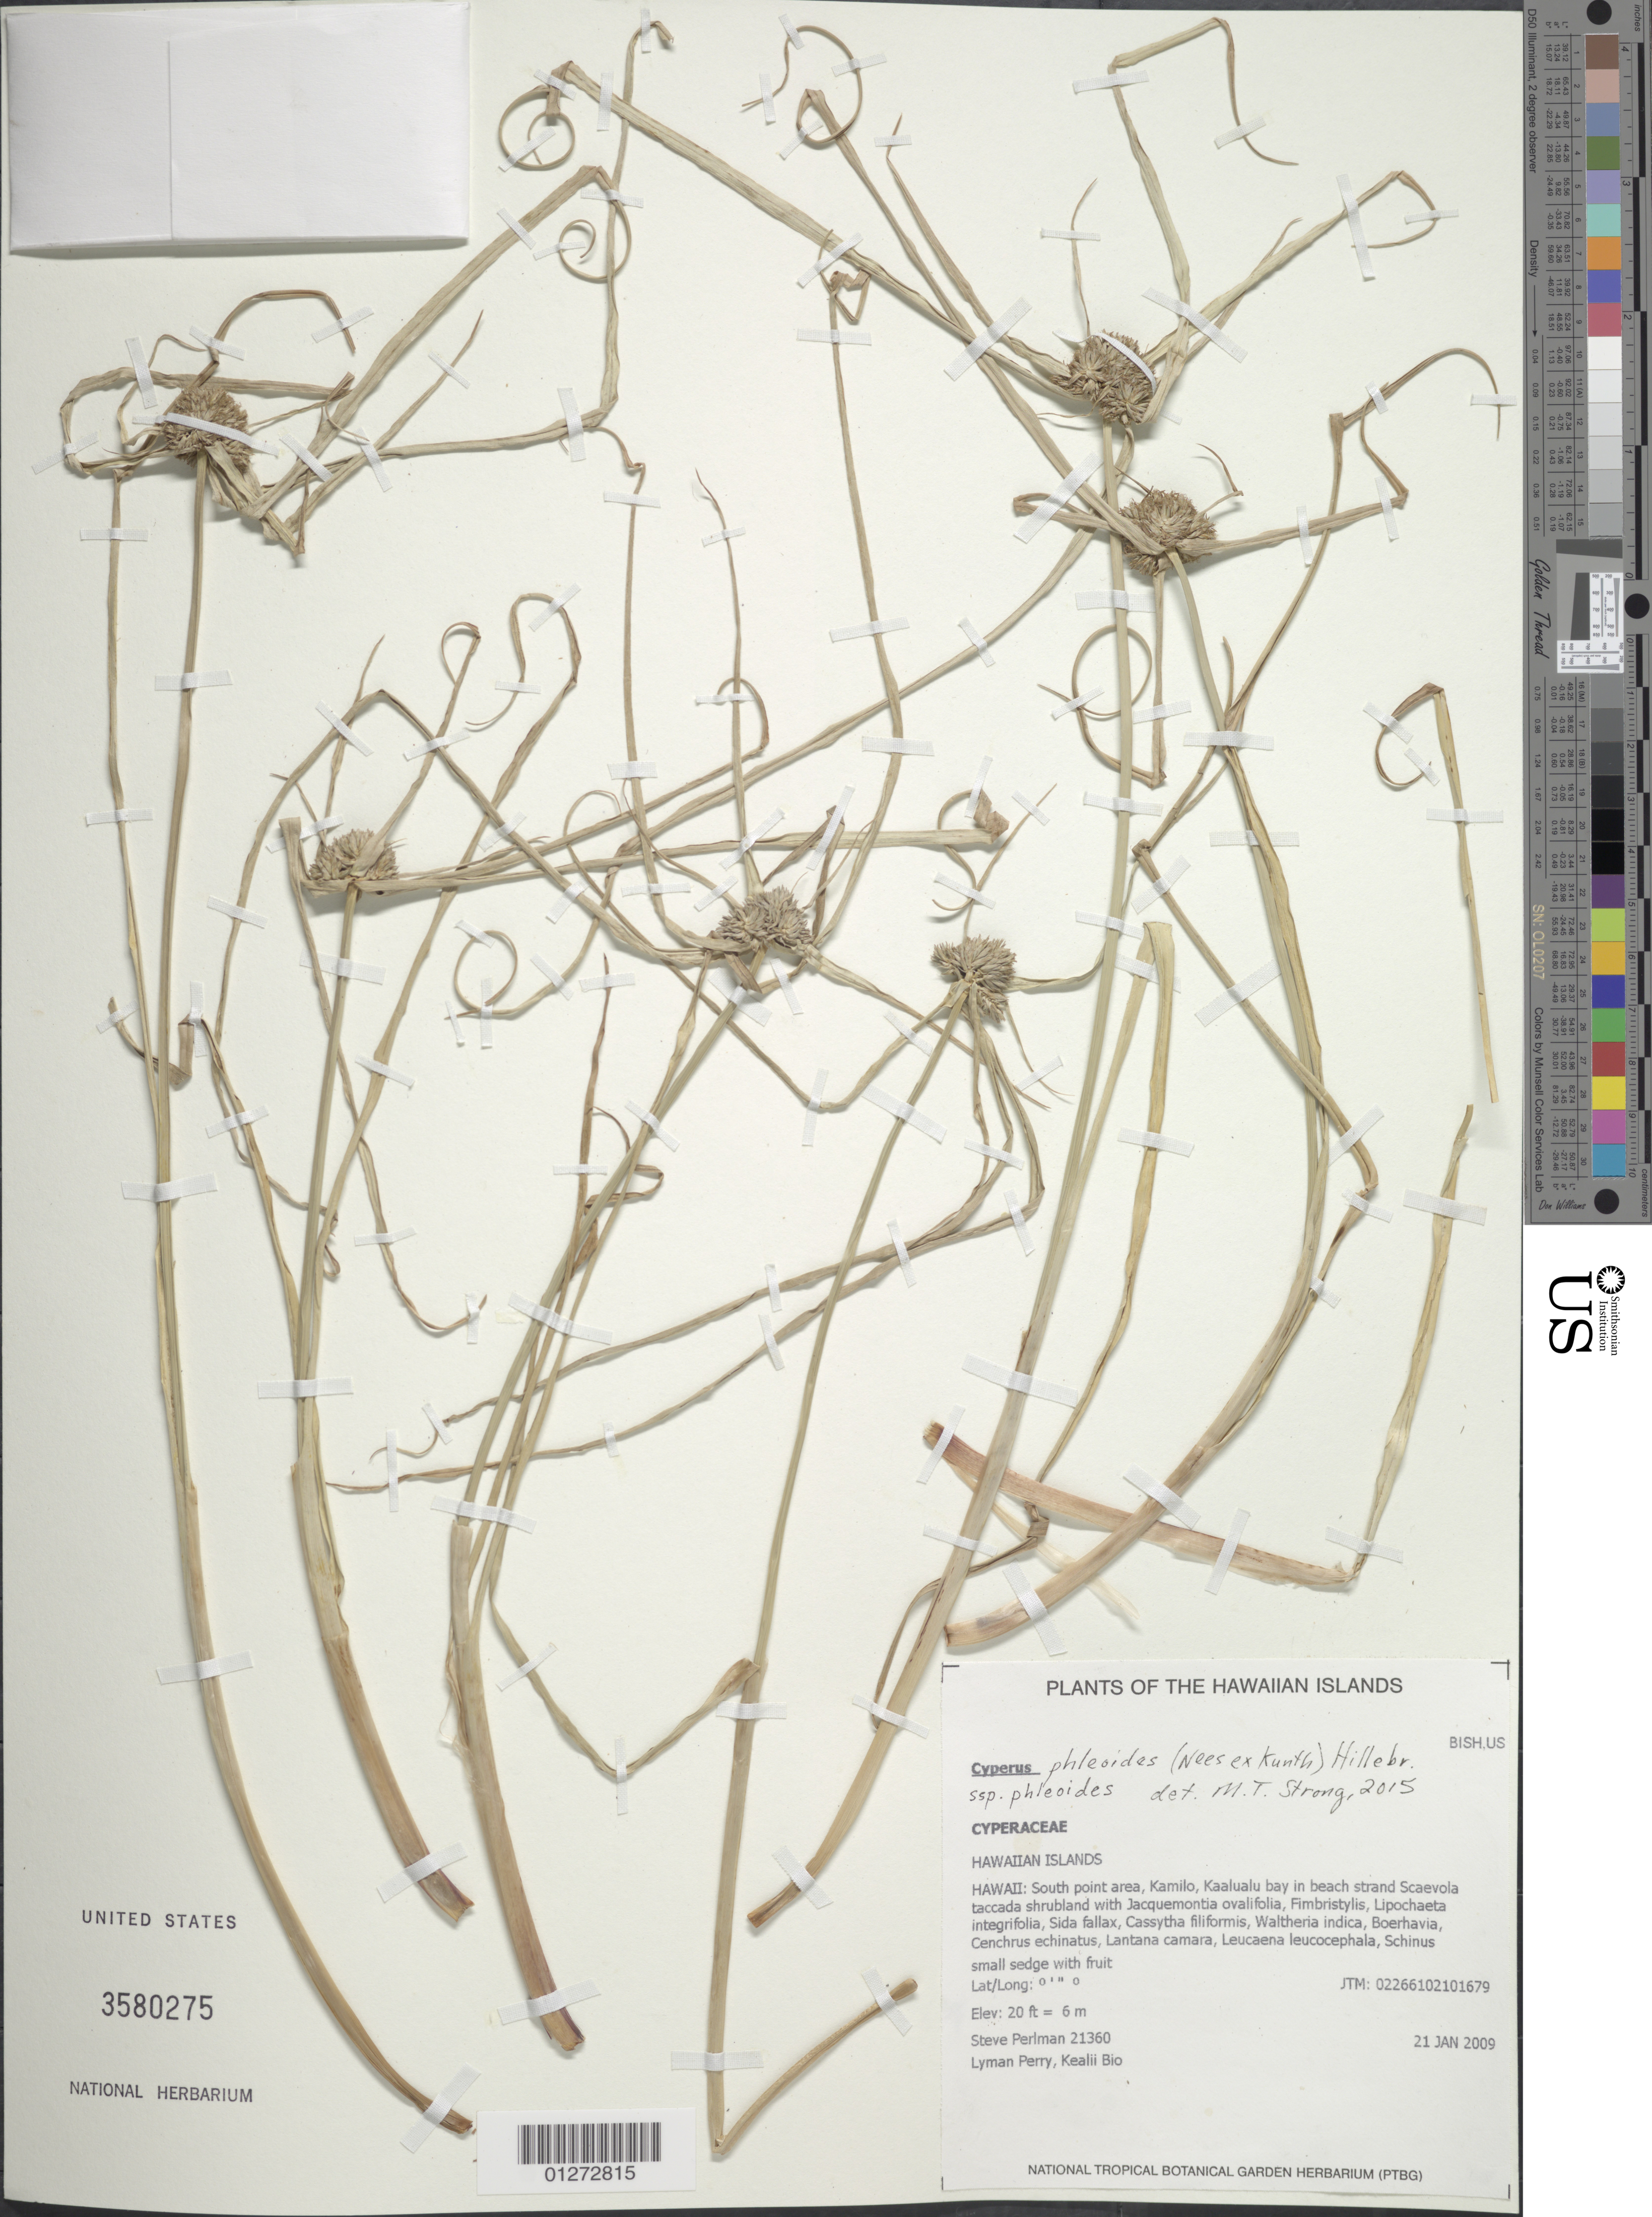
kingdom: Plantae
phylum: Tracheophyta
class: Liliopsida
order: Poales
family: Cyperaceae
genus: Cyperus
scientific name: Cyperus phleoides var. phleoides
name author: (Nees ex Kunth) Hillebr.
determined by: Strong, M. T., (US), Smithsonian Institution - National Museum of Natural History (UNITED STATES)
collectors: S. P. Perlman, L. Perry & K. Bio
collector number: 21360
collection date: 2009-01-20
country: United States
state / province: Hawaii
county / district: Hawaii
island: Hawaii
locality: South point area, Kamilo, Kaalualu bay in beach strand.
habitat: Shrubland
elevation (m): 6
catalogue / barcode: US 3580275